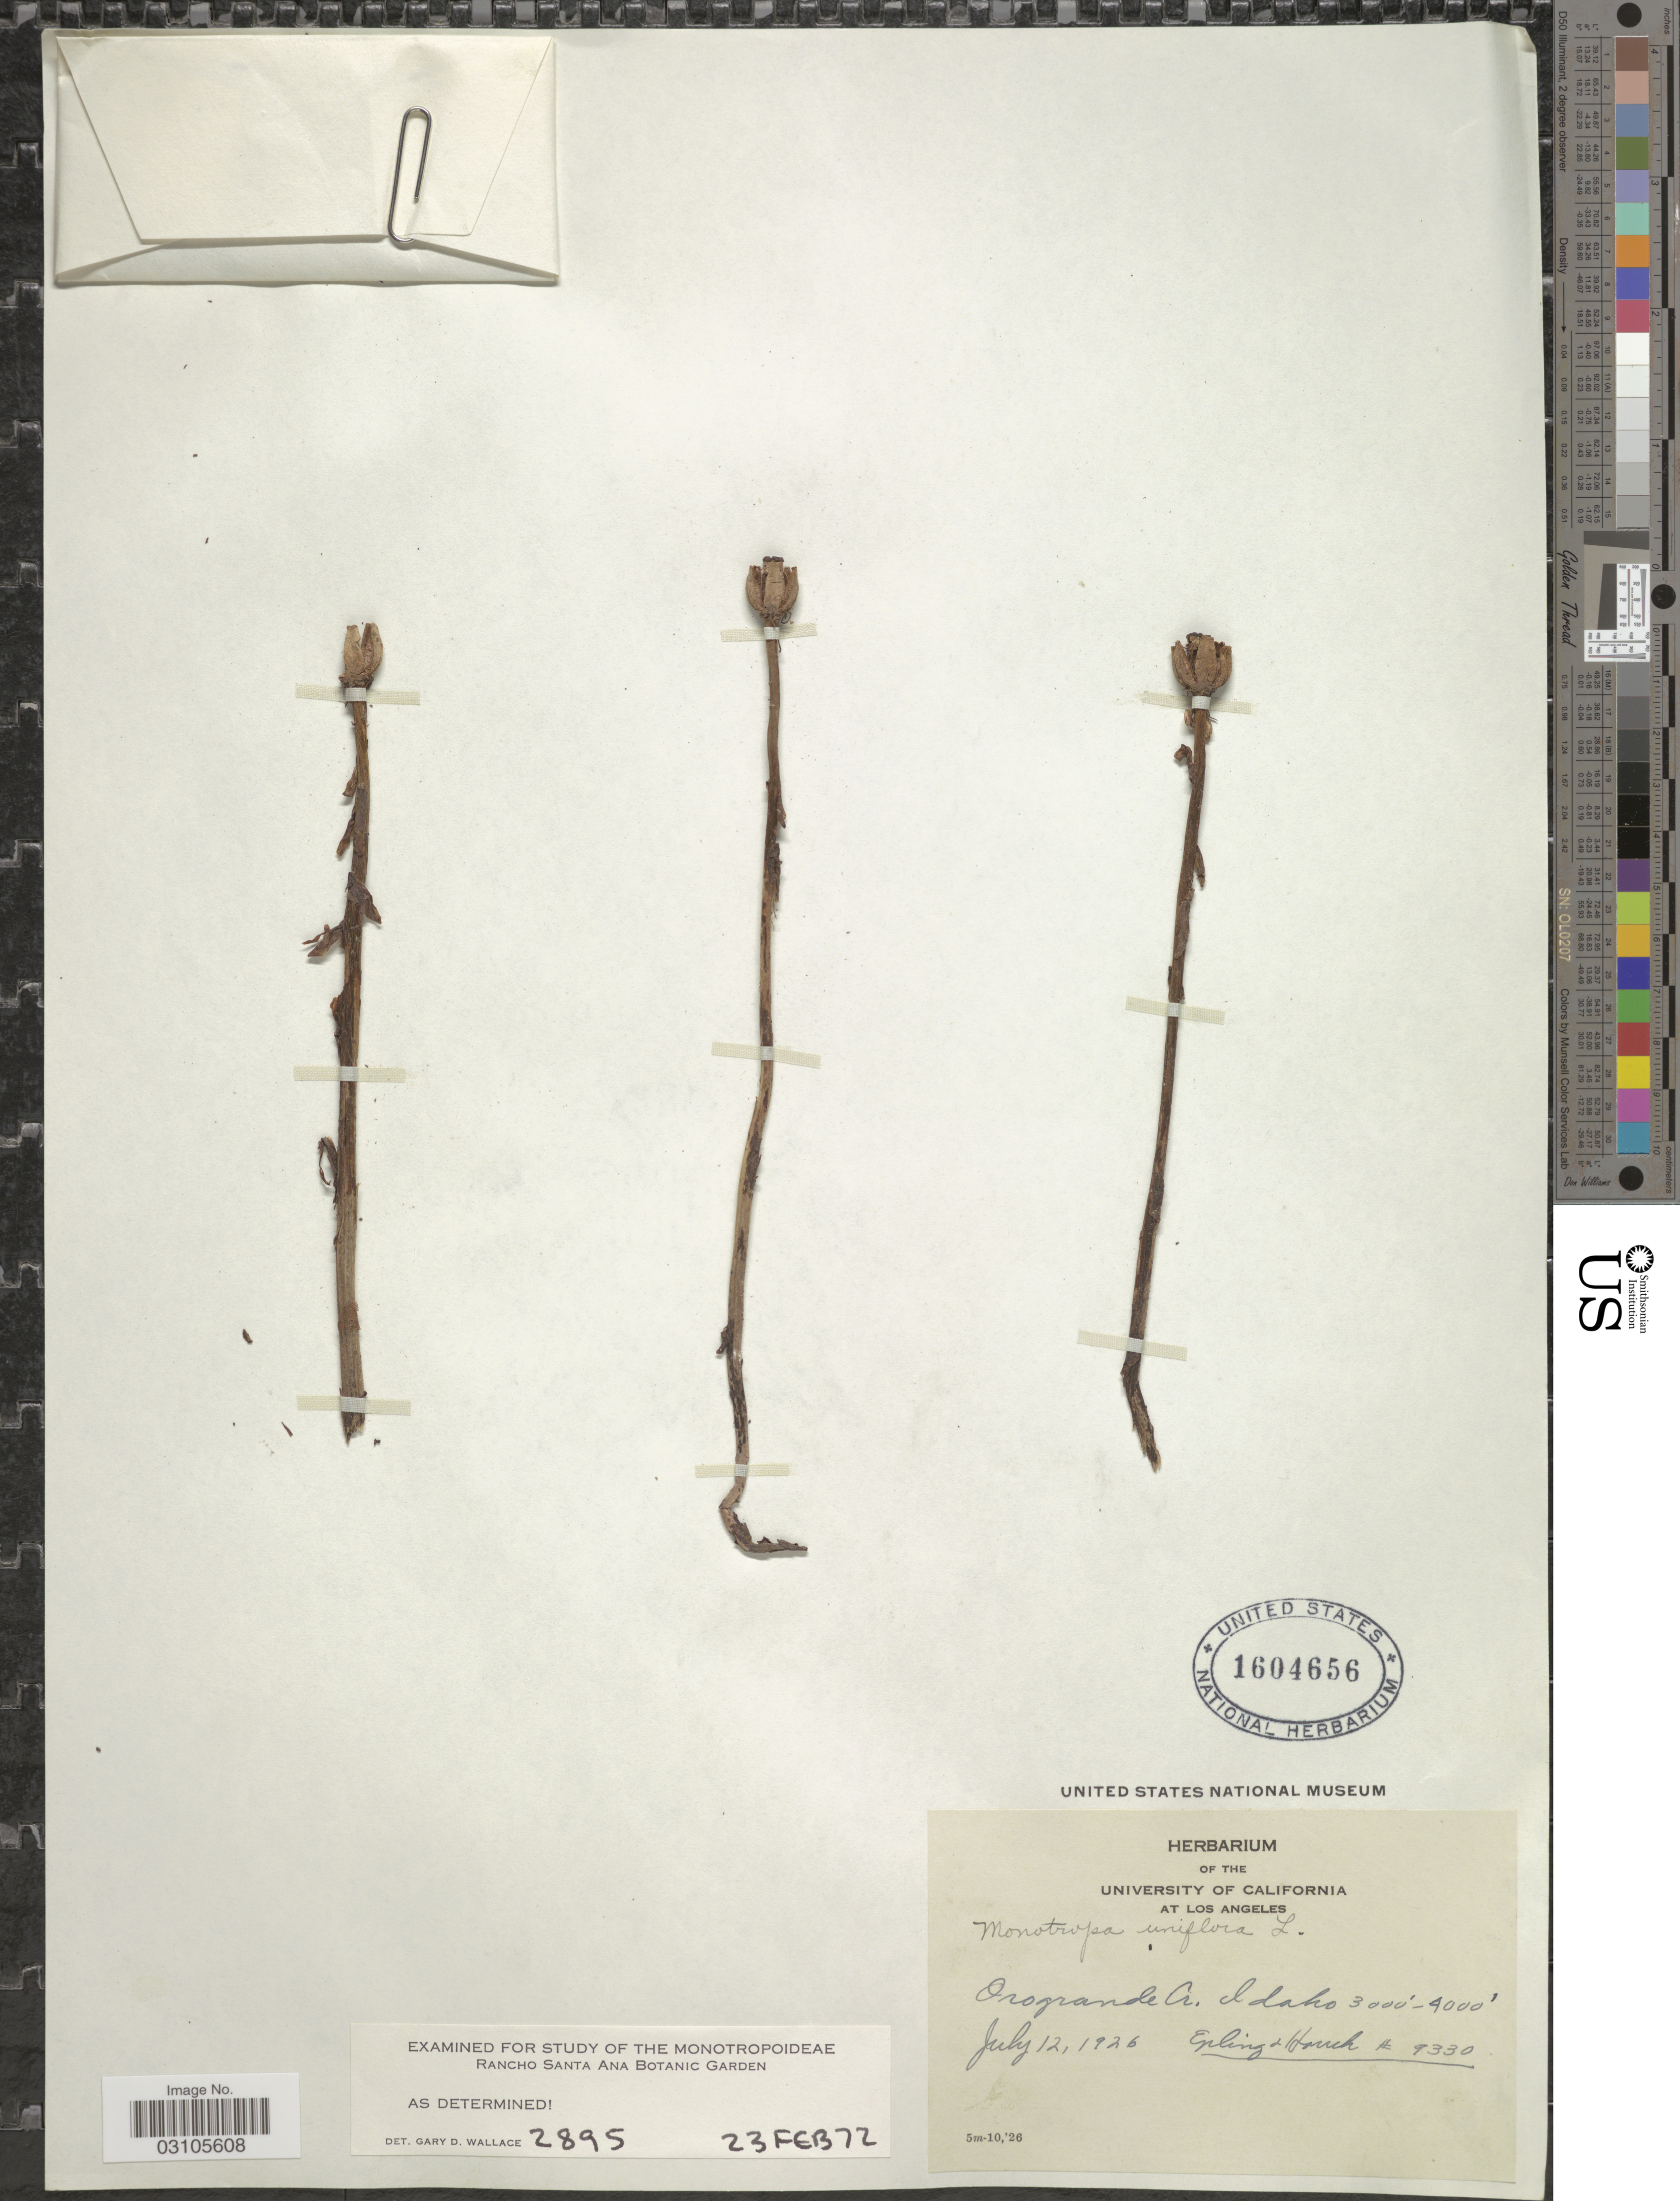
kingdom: Plantae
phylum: Tracheophyta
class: Magnoliopsida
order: Ericales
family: Ericaceae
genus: Monotropa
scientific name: Monotropa uniflora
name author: L.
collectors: -- Epling & -. Hauch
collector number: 9330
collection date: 1926-07-12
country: United States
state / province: Idaho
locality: Orogrande Cr.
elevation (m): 914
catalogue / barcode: US 1604656